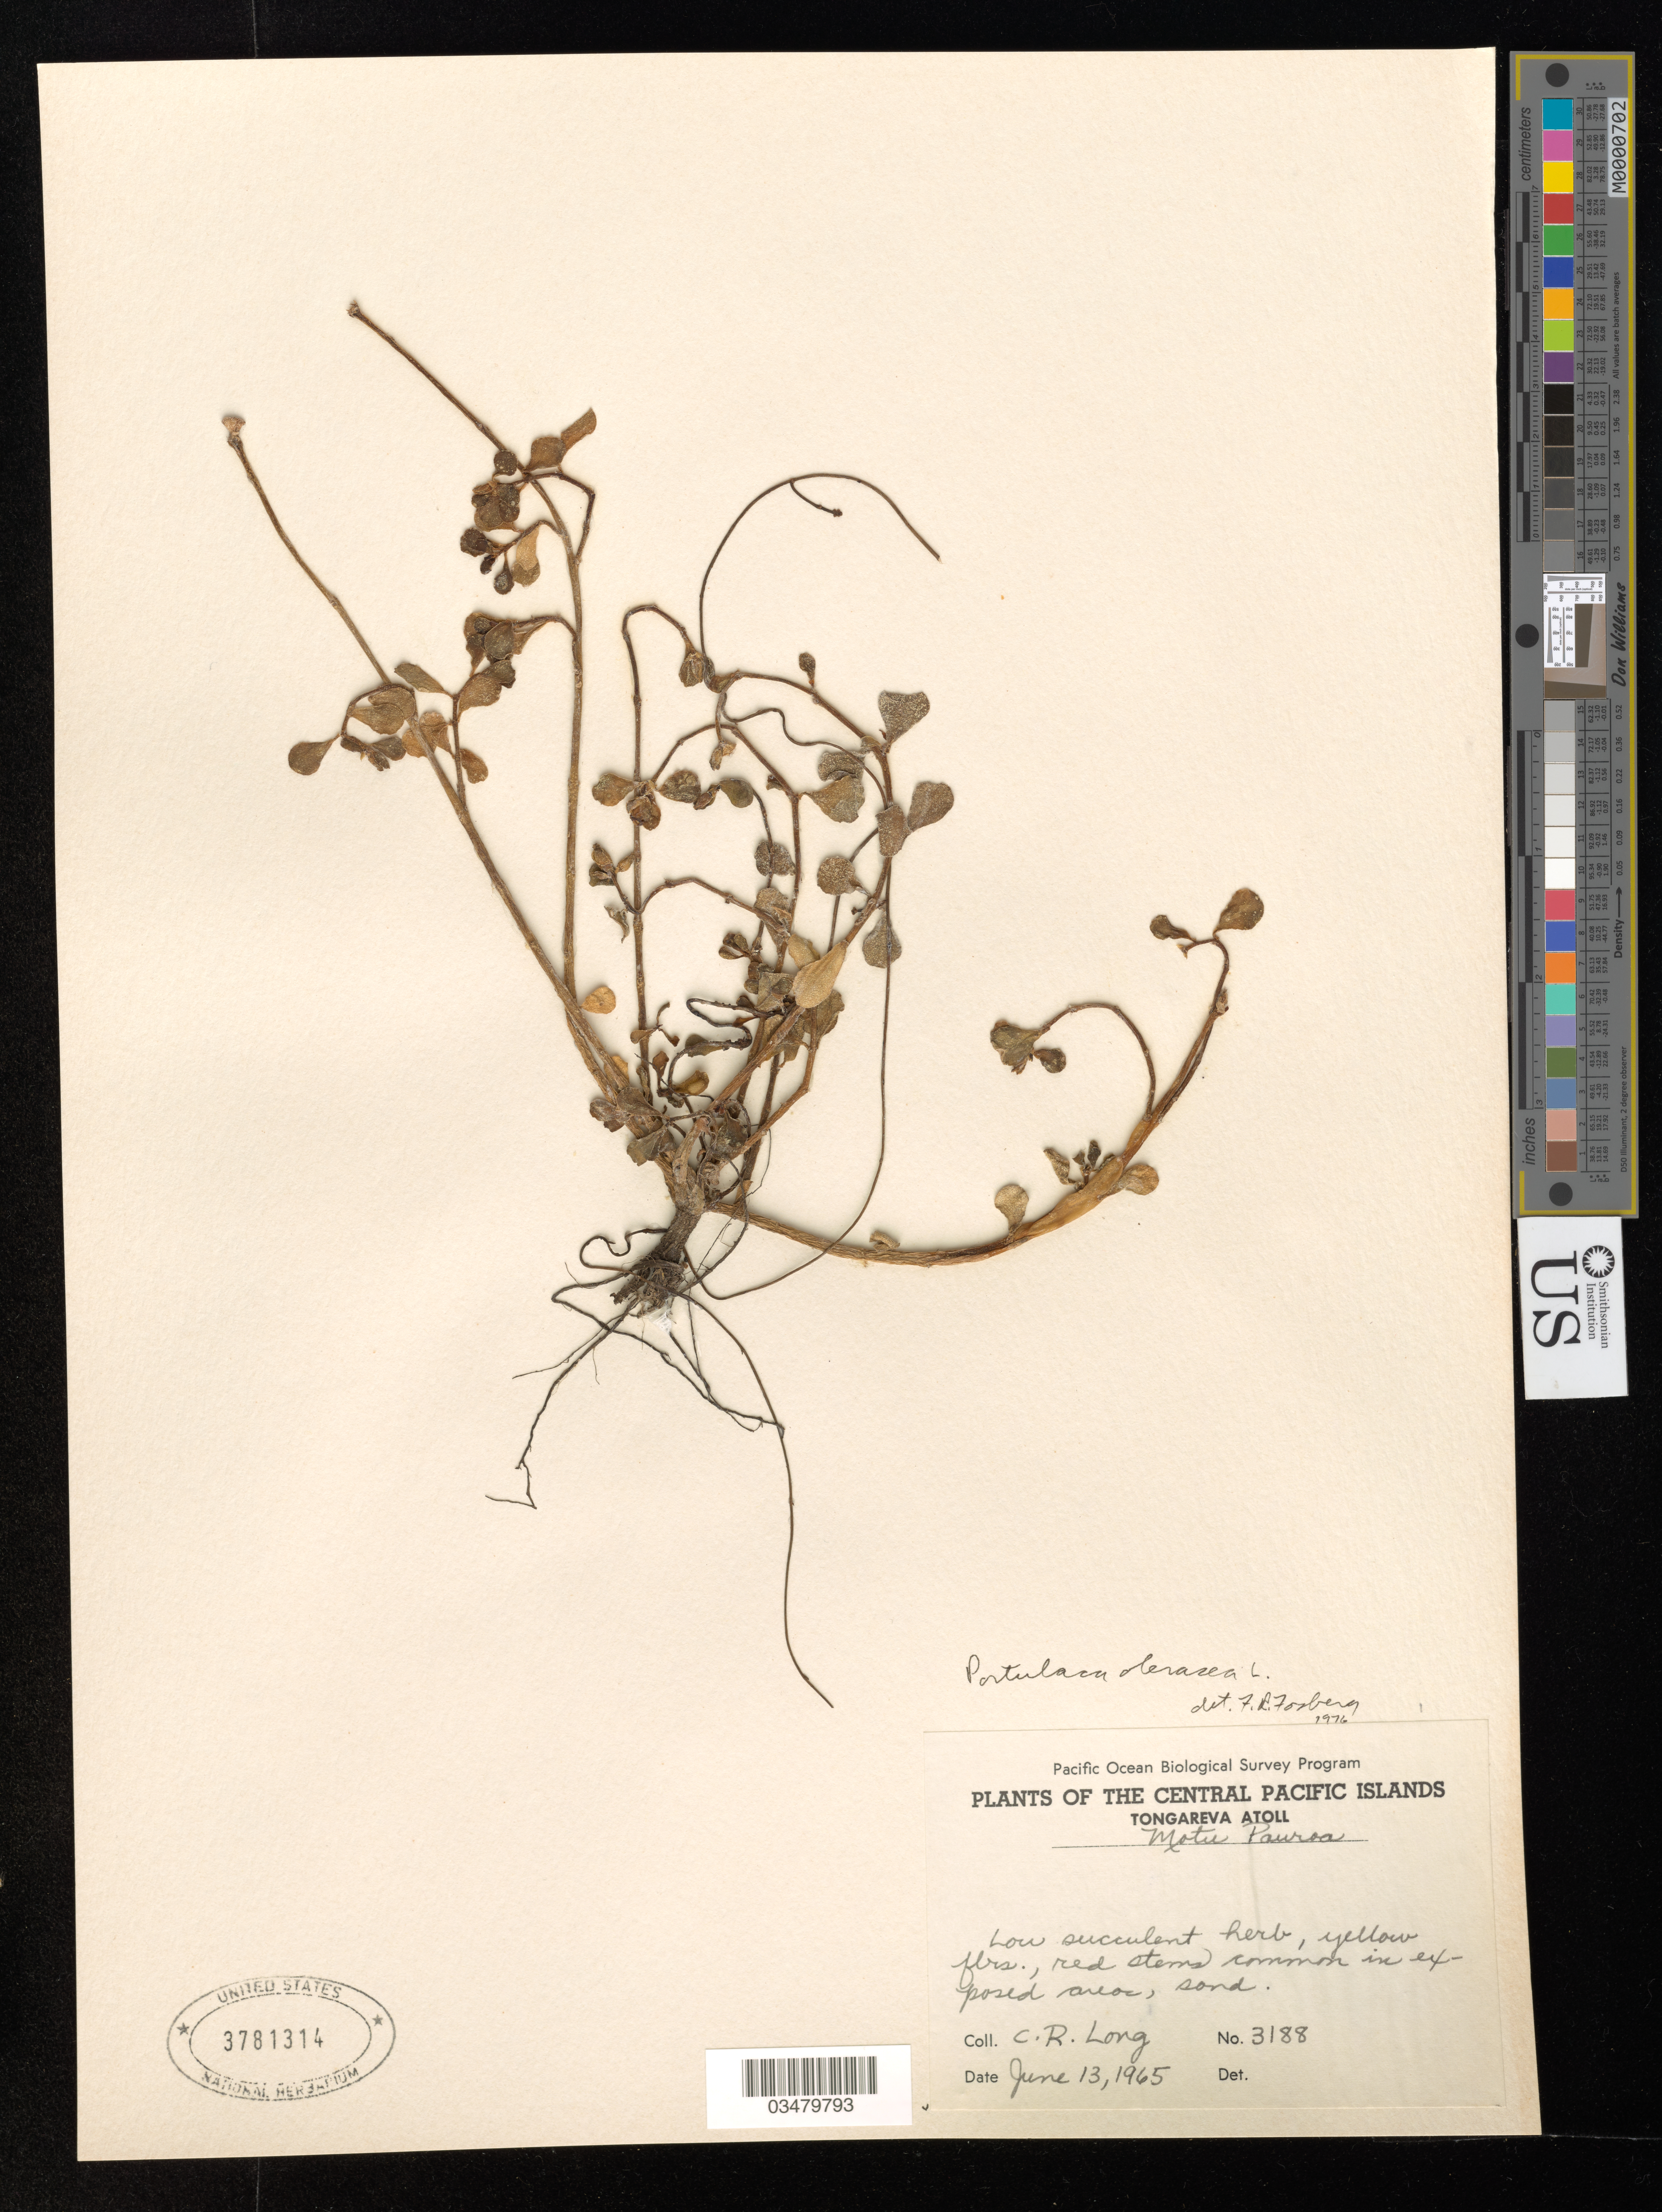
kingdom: Plantae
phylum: Tracheophyta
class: Magnoliopsida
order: Caryophyllales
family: Portulacaceae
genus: Portulaca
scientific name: Portulaca oleracea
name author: L.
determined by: Fosberg, F. R.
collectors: C. R. Long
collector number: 3188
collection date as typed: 13 Jun 1965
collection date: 1965-06-13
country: Cook Islands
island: Penrhyn [Tongareva] Atoll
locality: Central Pacific Islands: Tongareva Atoll, Motu Pauroa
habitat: Exposed sand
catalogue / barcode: US 3781314